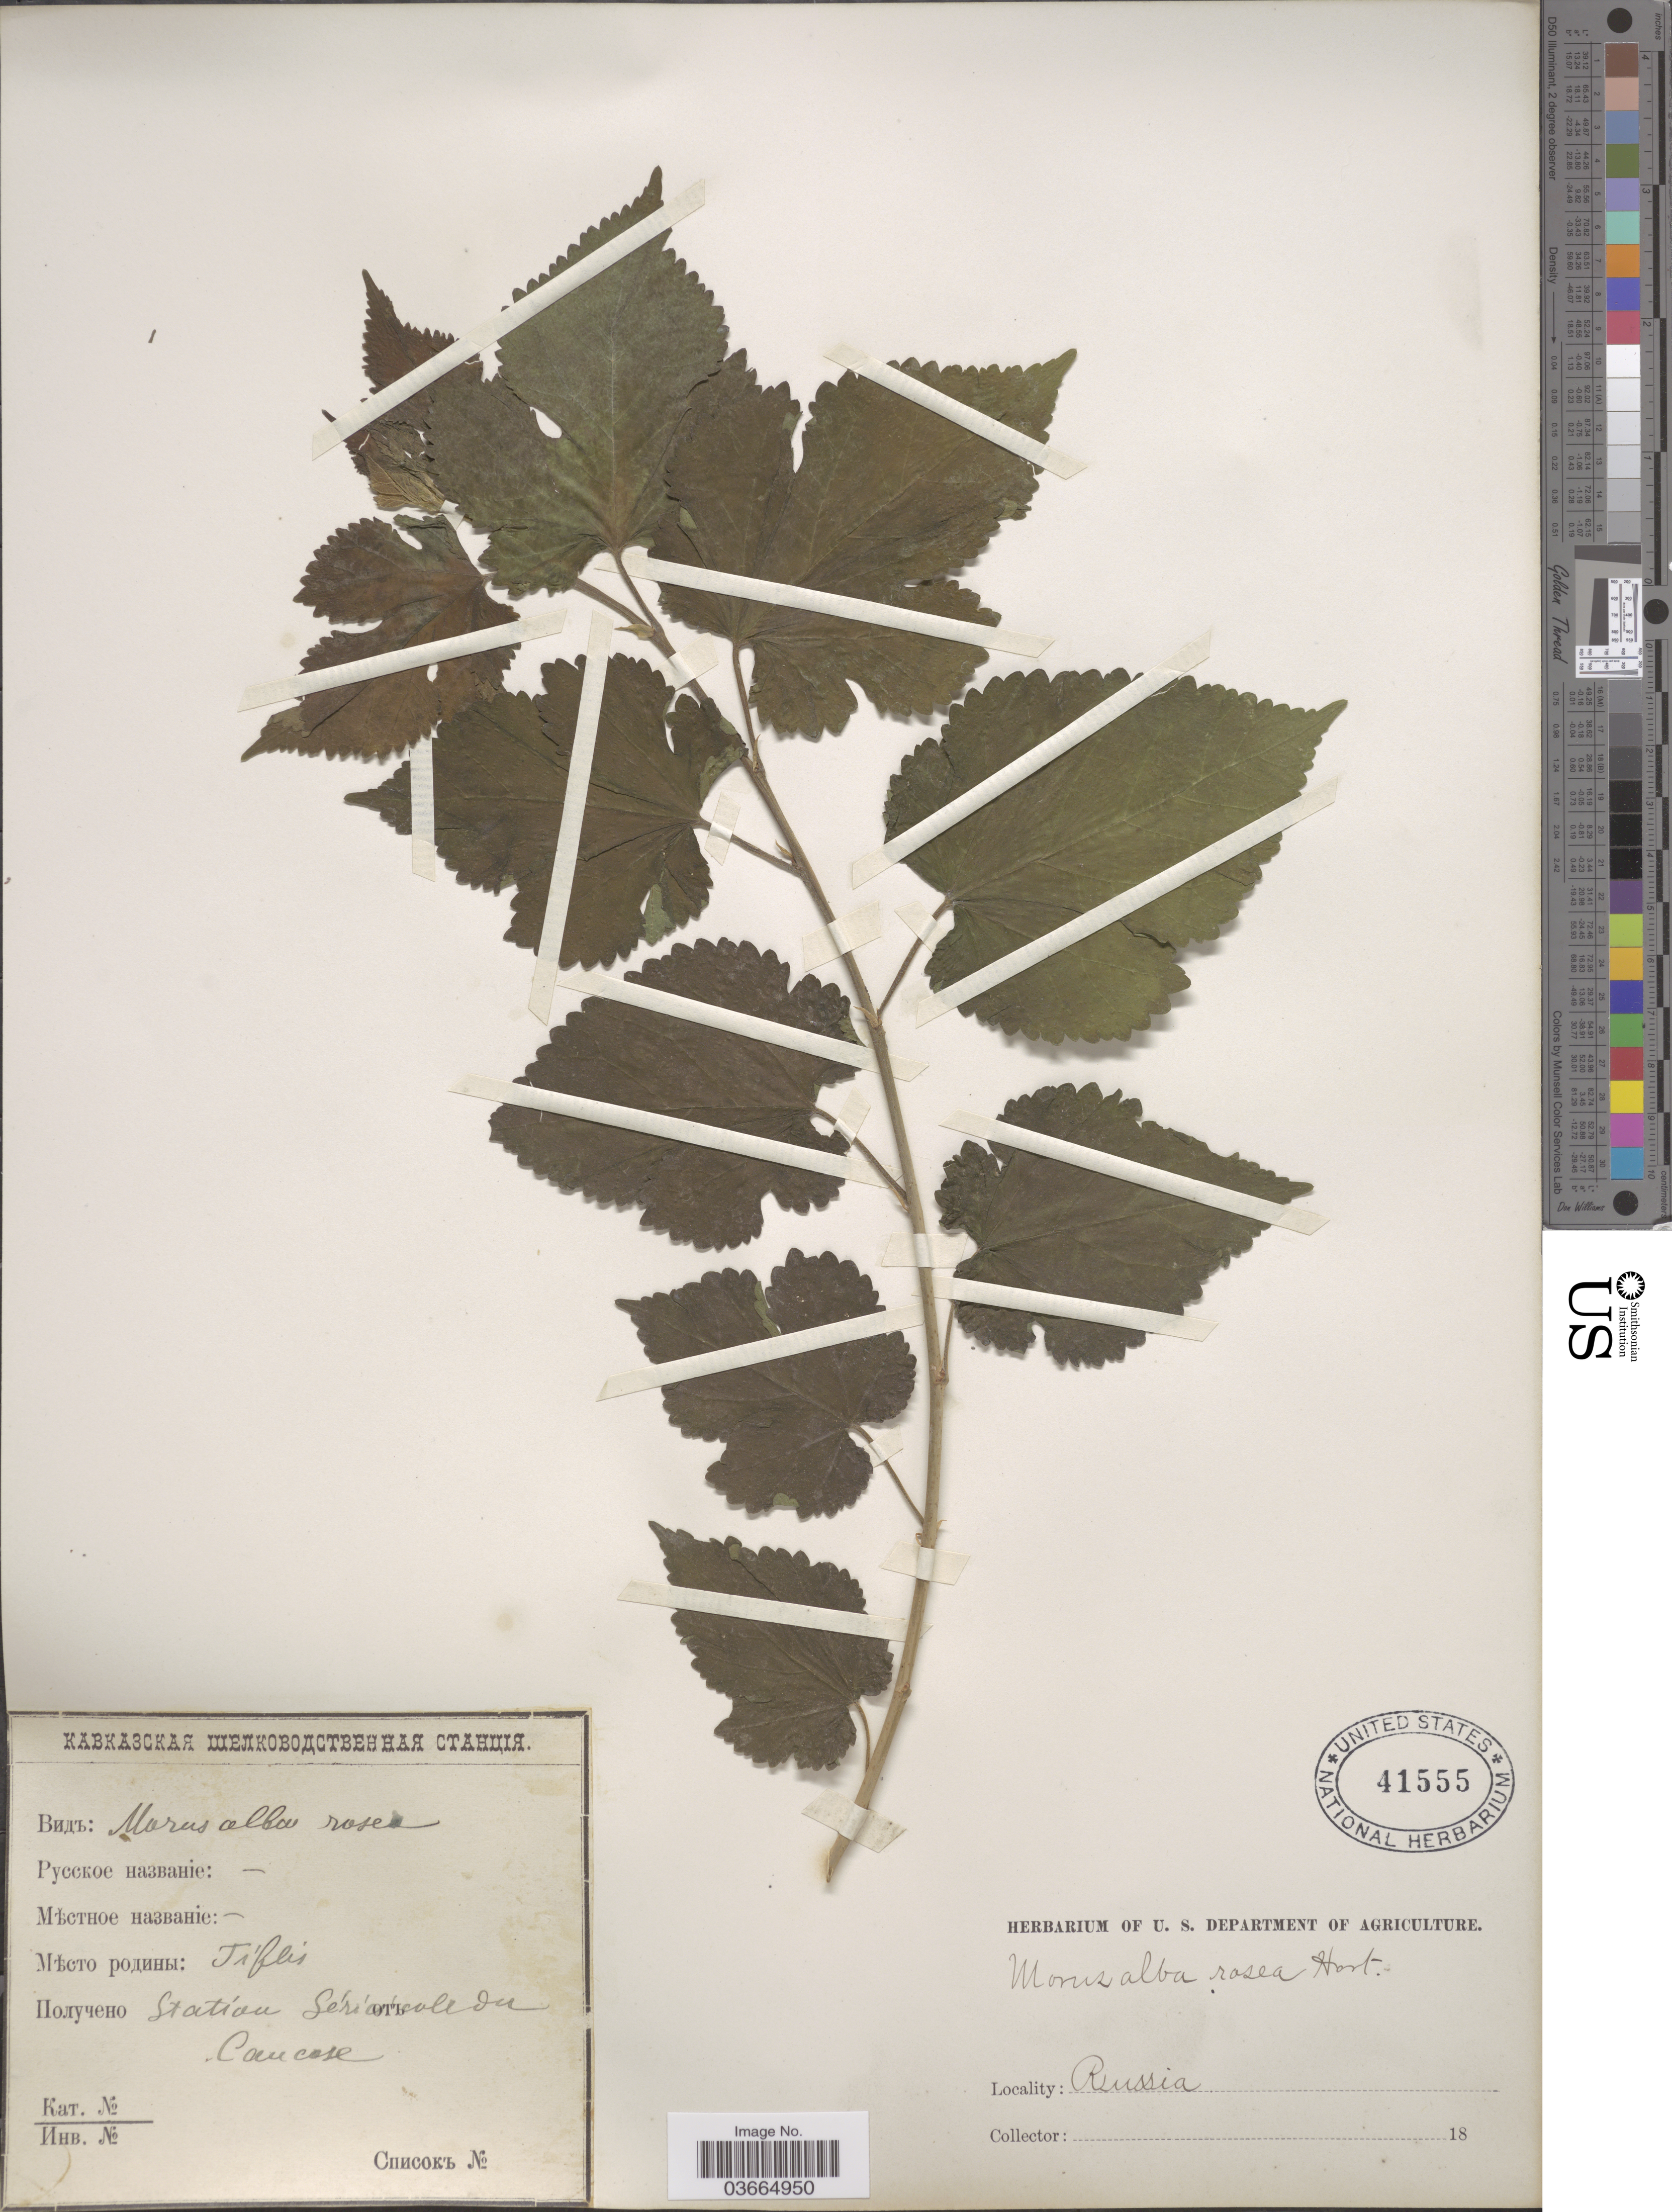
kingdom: Plantae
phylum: Tracheophyta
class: Magnoliopsida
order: Rosales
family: Moraceae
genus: Morus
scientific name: Morus alba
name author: L.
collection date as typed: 18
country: Russian Federation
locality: X Ti'flis*. X Station se'ri'! cole du Caucase.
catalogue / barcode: US 41555